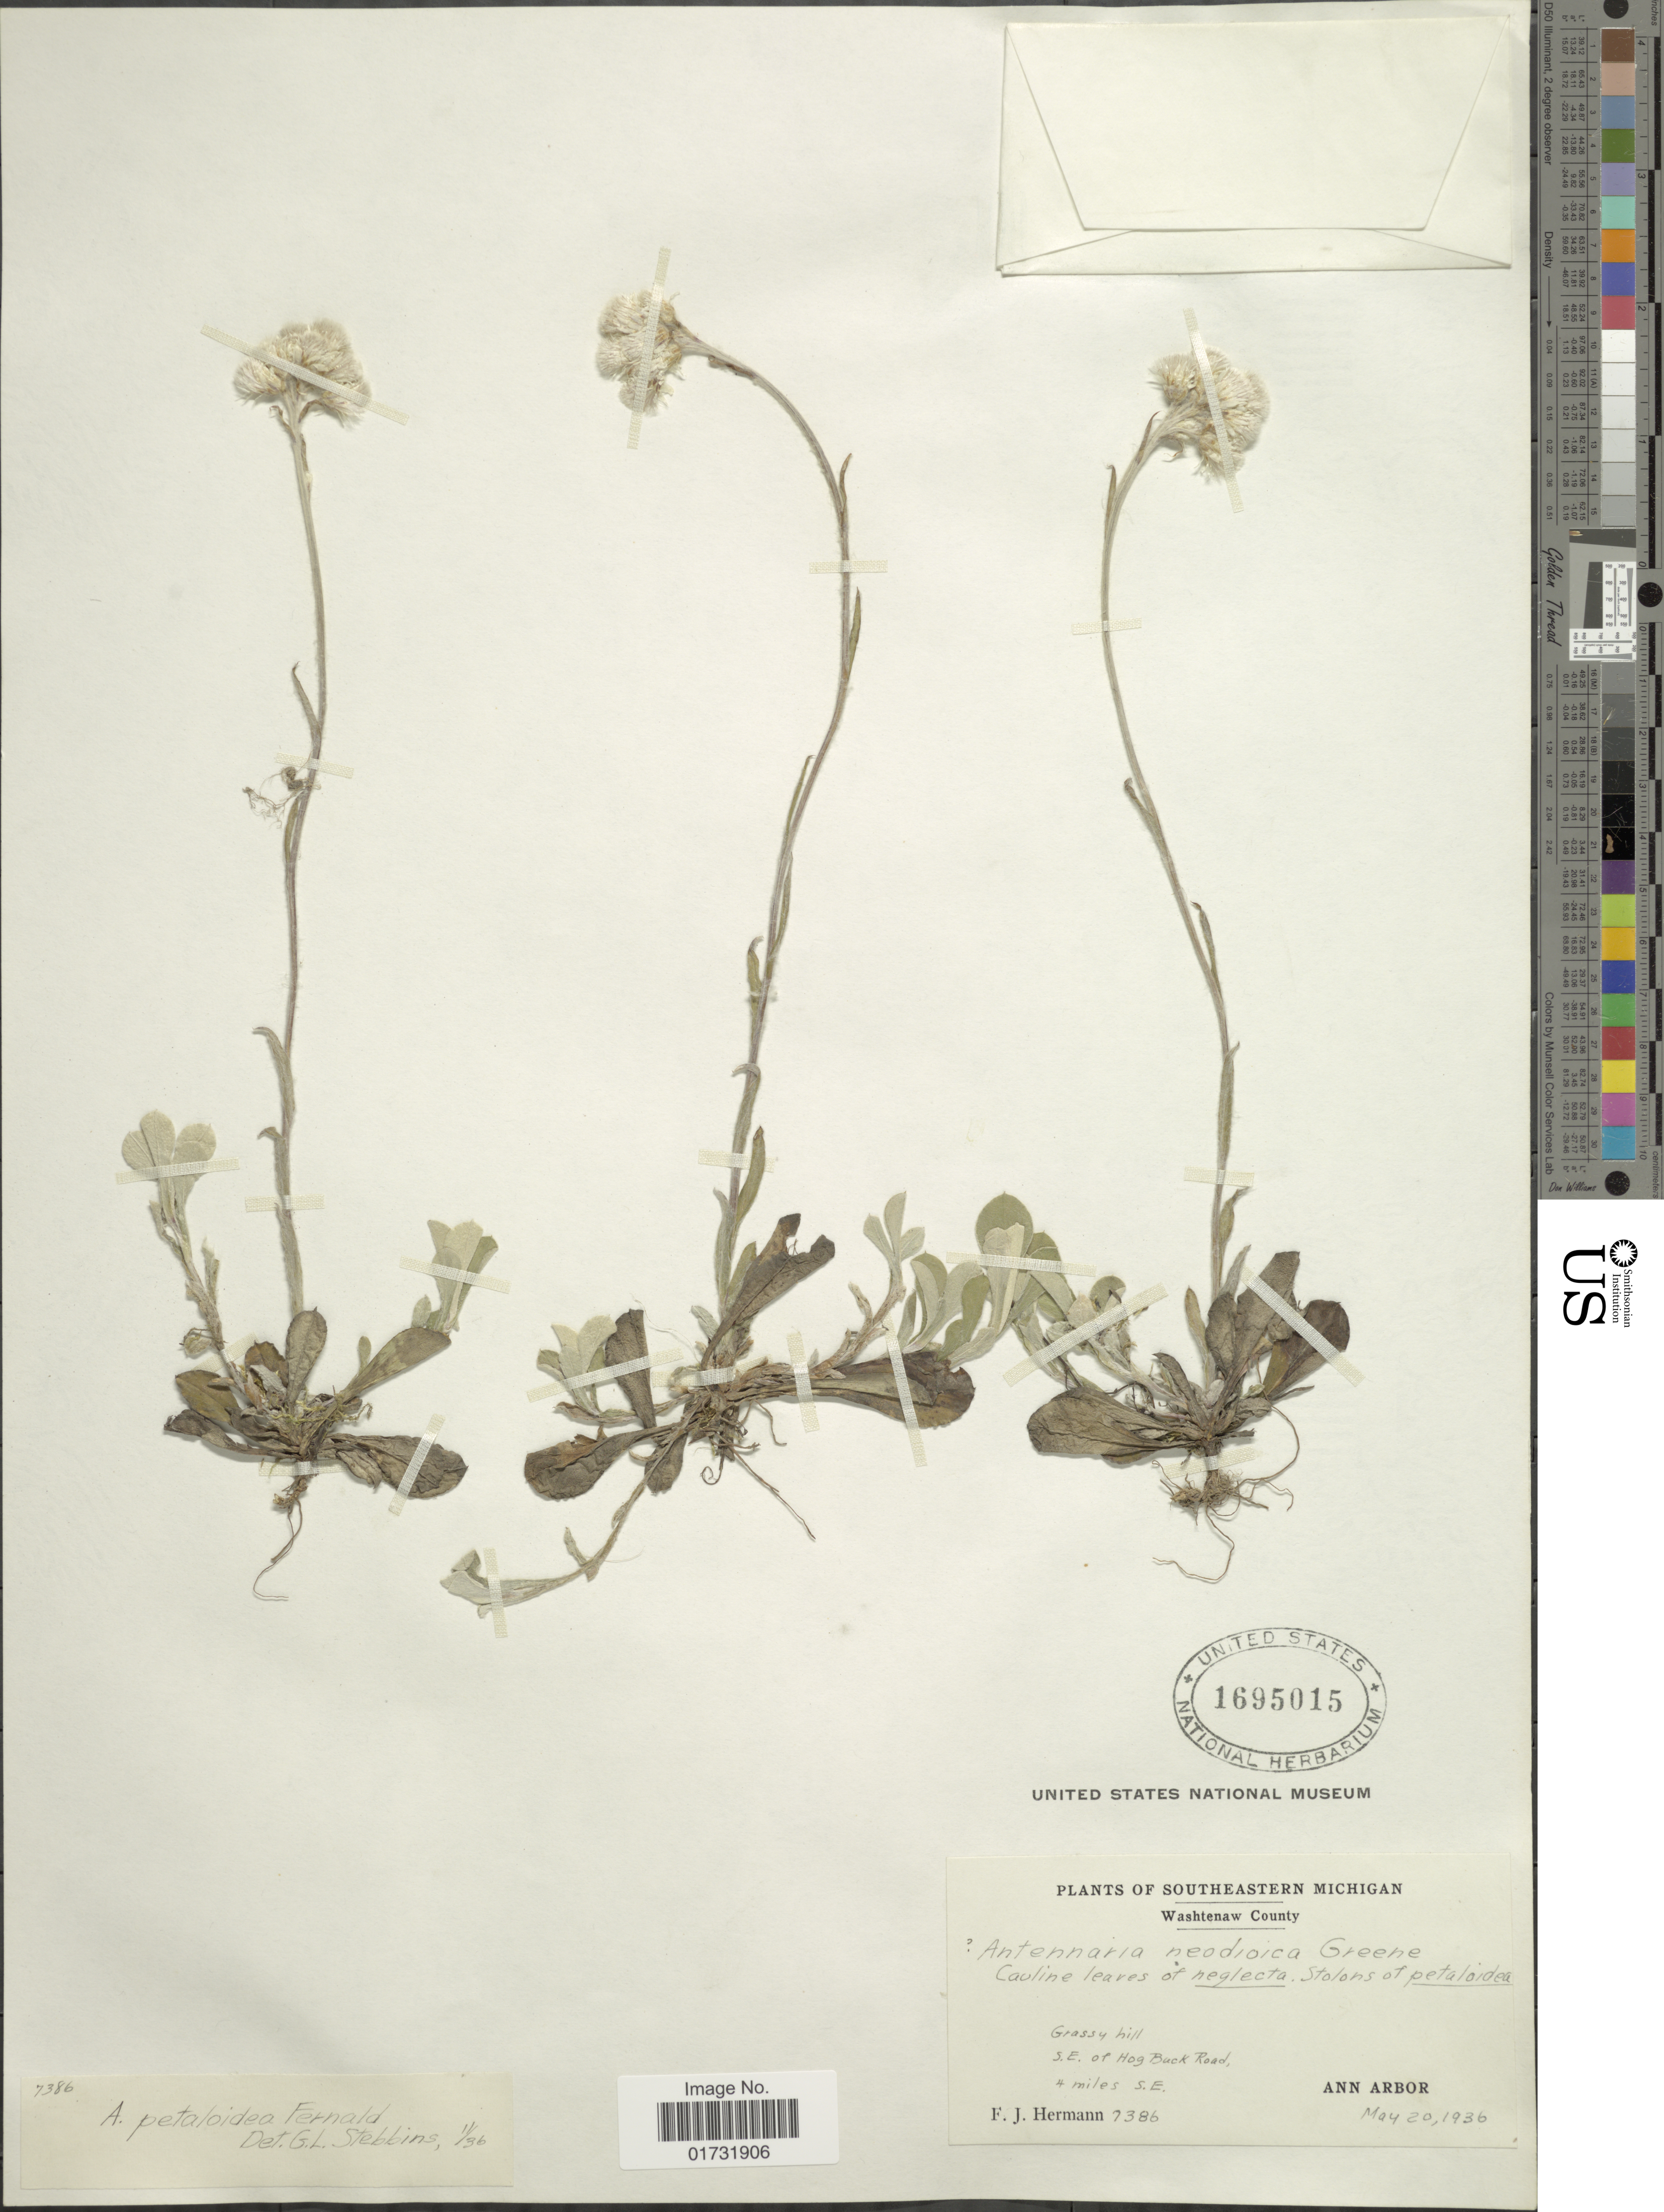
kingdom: Plantae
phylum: Tracheophyta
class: Magnoliopsida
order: Asterales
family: Asteraceae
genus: Antennaria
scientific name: Antennaria neodioica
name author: Greene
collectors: F. J. Hermann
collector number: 7386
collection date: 1936-05-20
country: United States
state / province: Michigan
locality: Southeastern Michigan. Washtenaw County. S.E. of Hog Buck Road, 4 miles S.E. Ann Arbor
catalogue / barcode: US 1695015